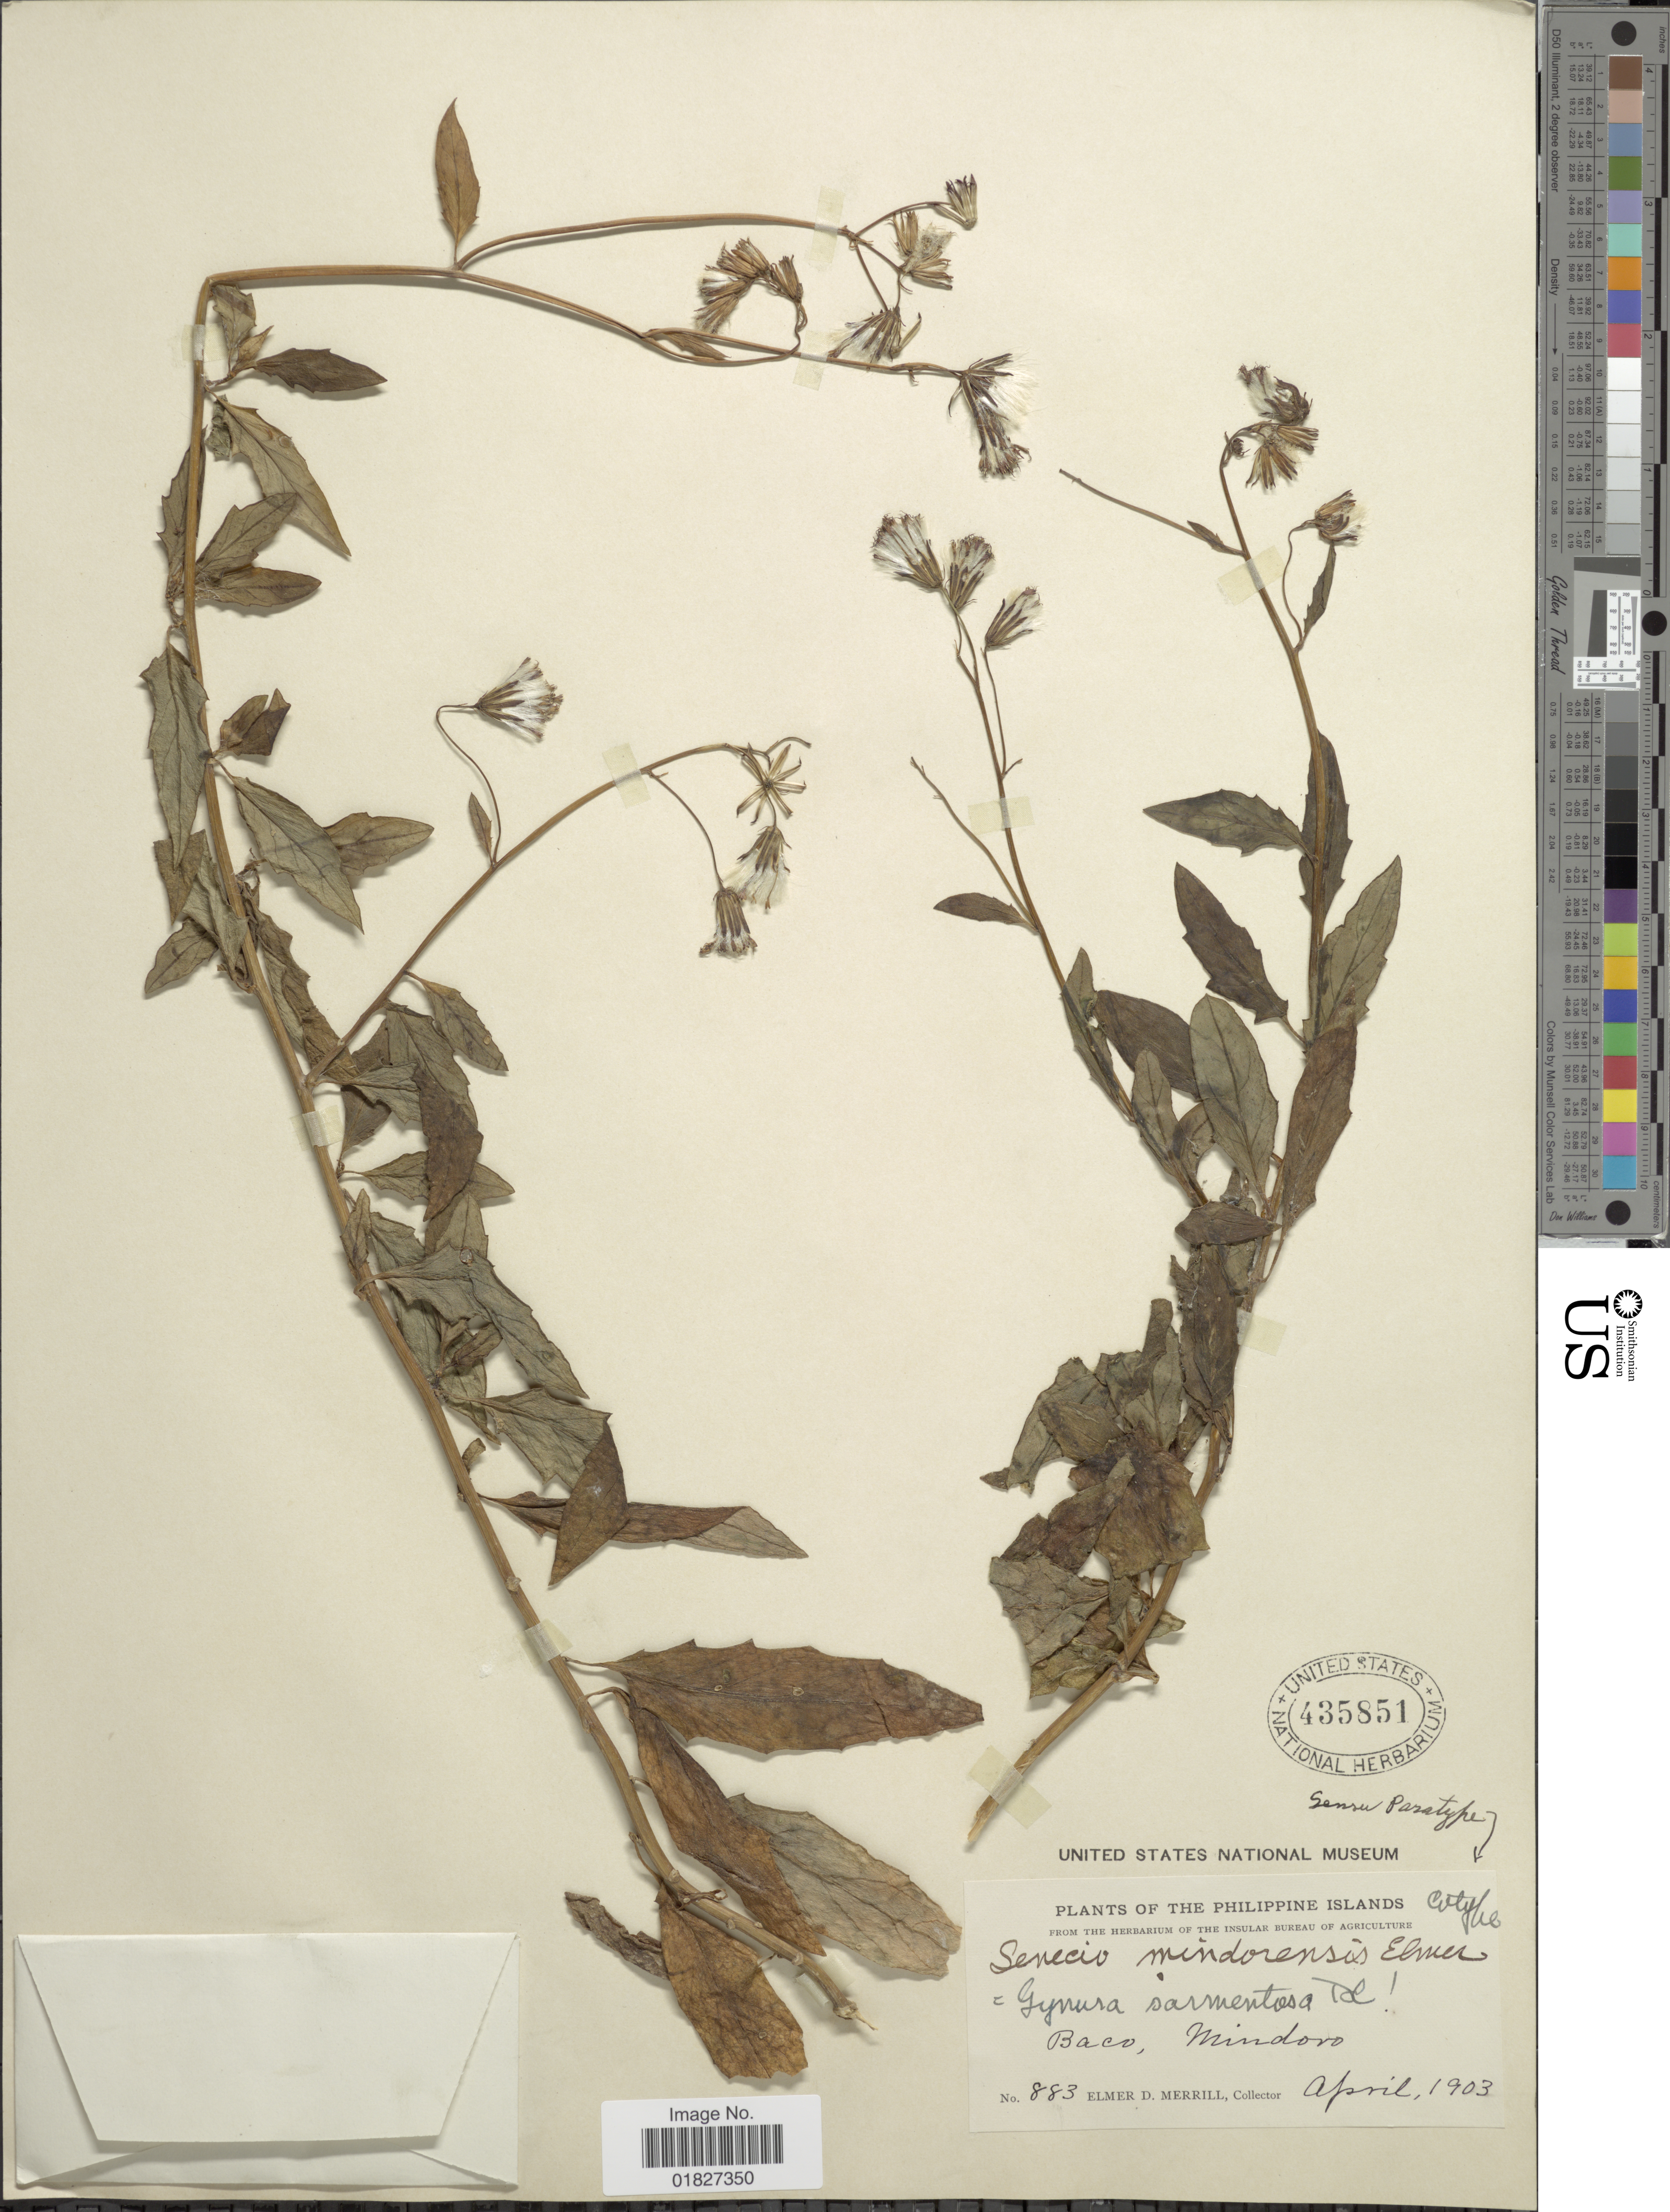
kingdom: Plantae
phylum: Tracheophyta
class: Magnoliopsida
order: Asterales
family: Asteraceae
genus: Gynura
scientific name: Gynura scandens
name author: O. Hoffm.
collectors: E. D. Merrill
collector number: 883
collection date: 1903-04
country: Philippines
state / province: Mimaropa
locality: Philippine Islands, Baco, Mindoro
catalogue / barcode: US 435851